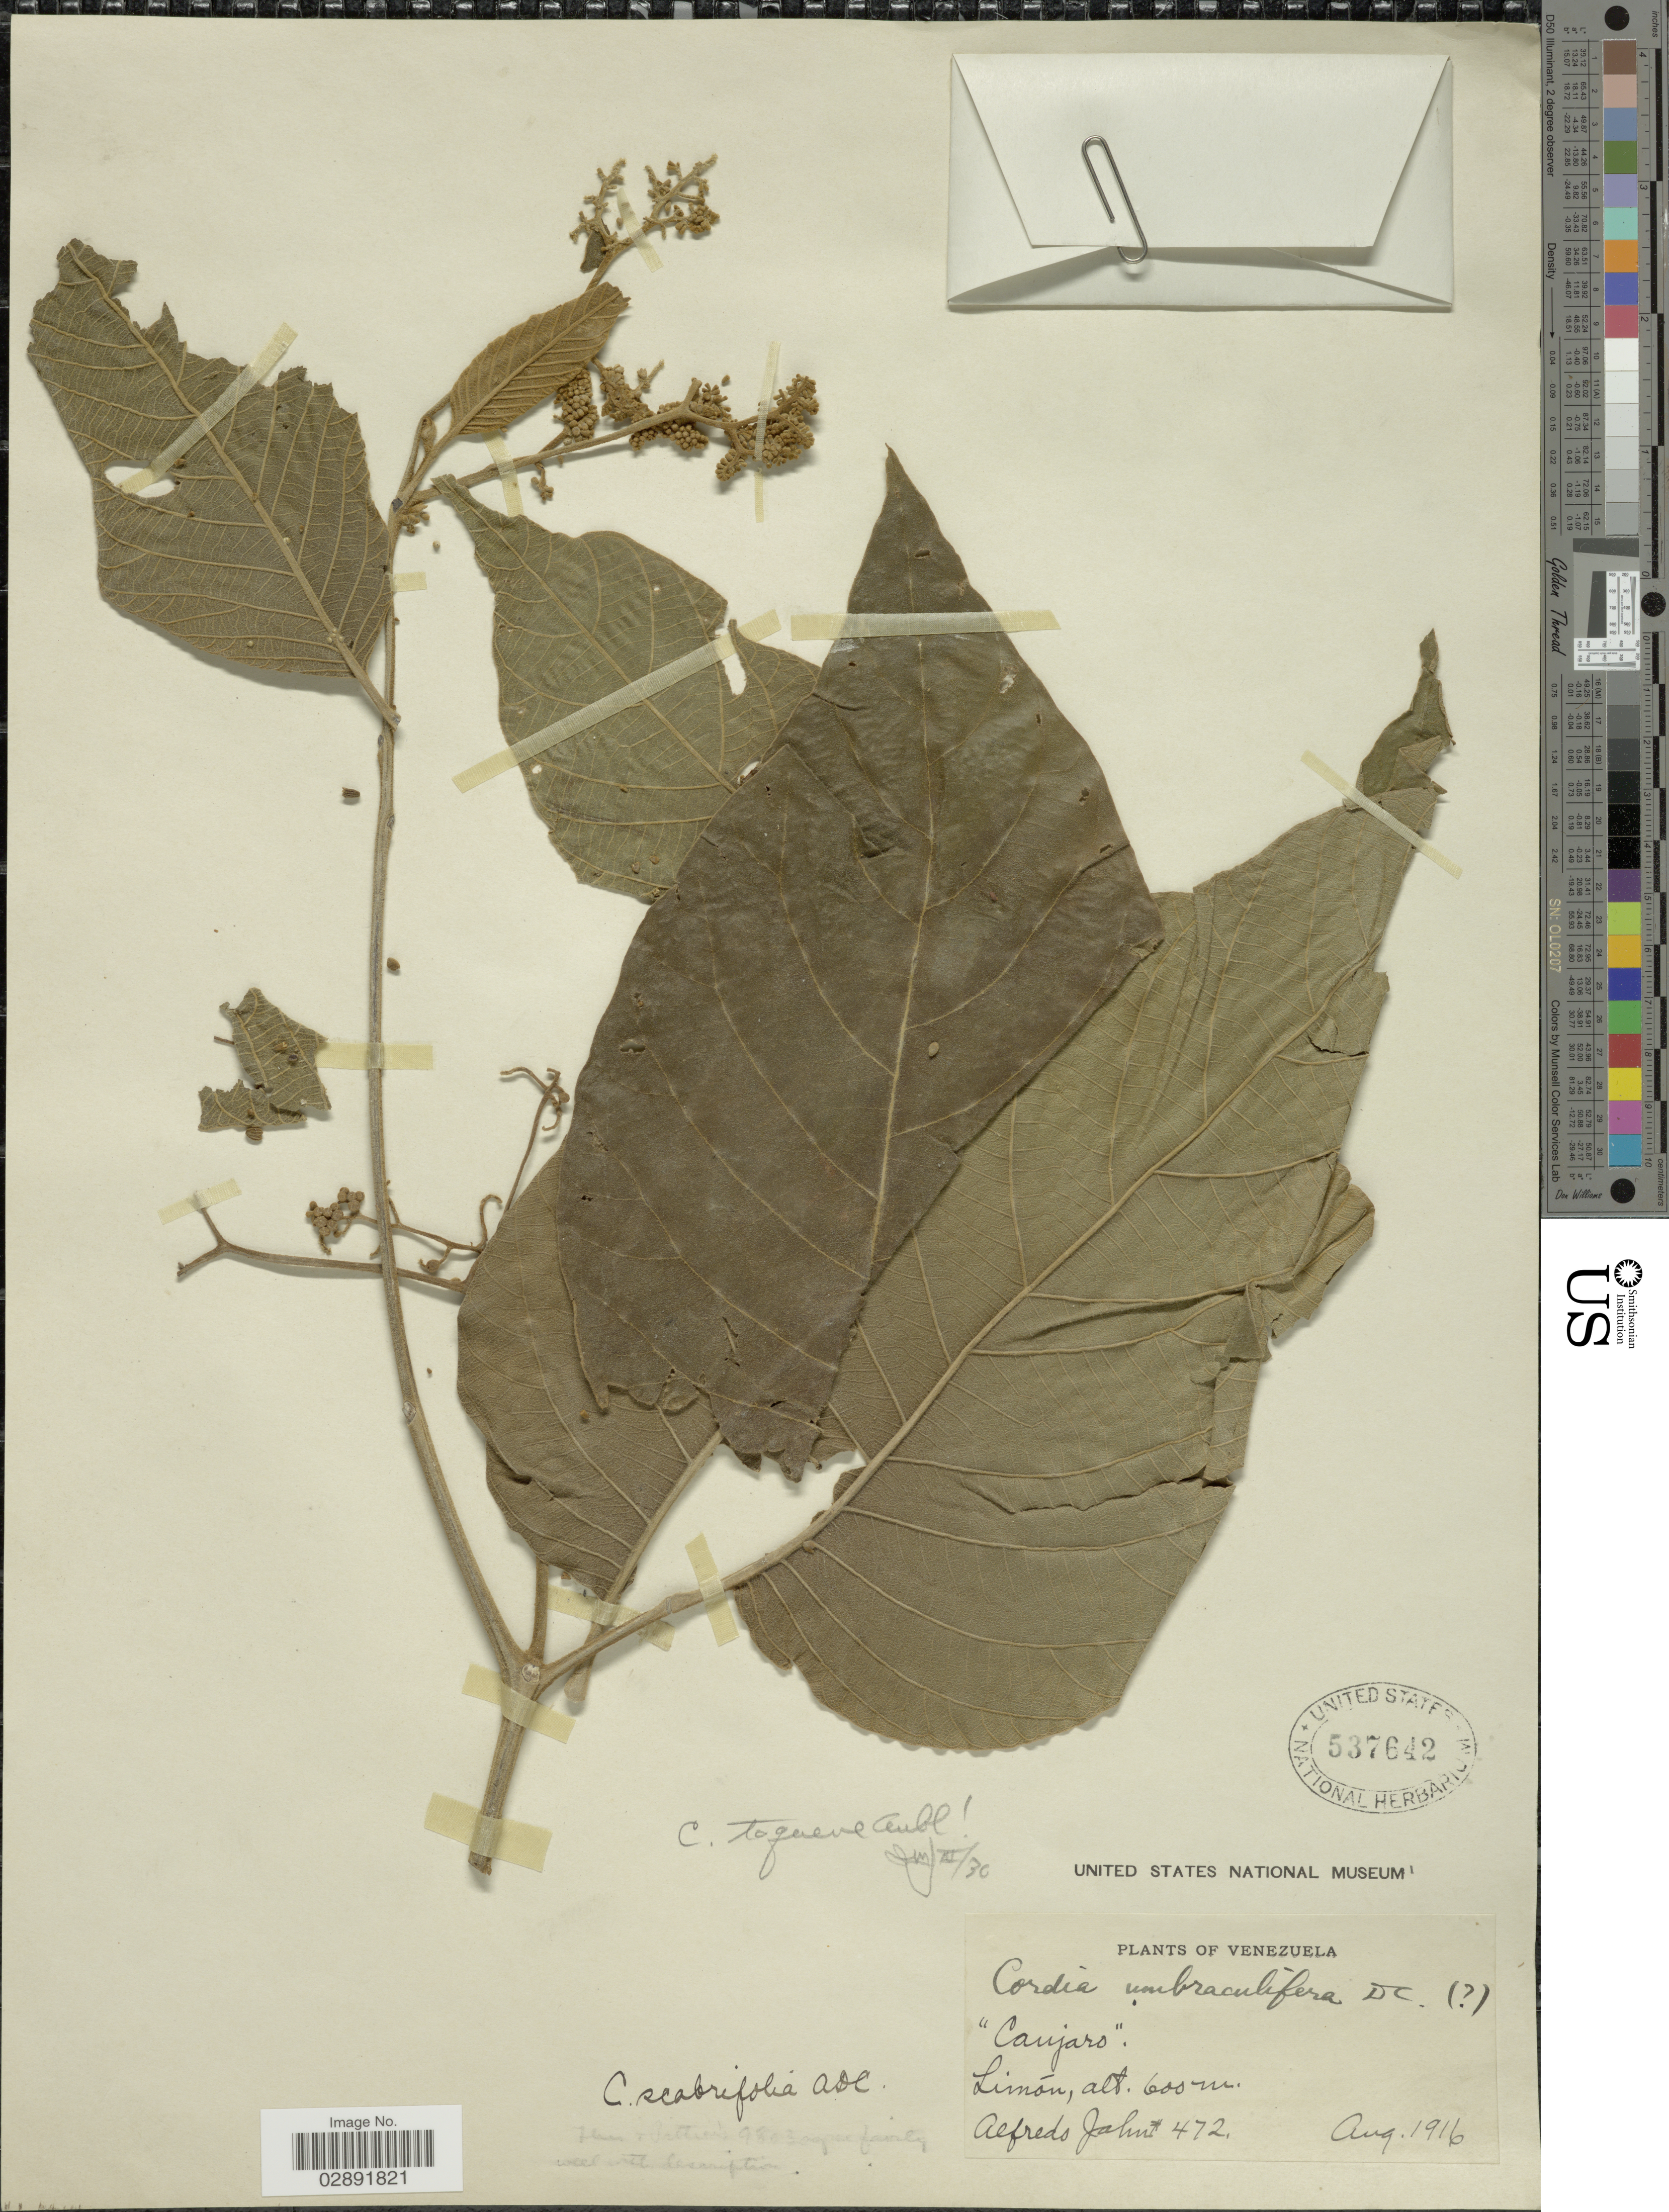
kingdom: Plantae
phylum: Tracheophyta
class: Magnoliopsida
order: Boraginales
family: Cordiaceae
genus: Cordia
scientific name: Cordia toqueve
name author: Aubl.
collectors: A. Jahn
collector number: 472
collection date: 1916-08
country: Venezuela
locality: Limón.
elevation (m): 600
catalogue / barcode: US 537642